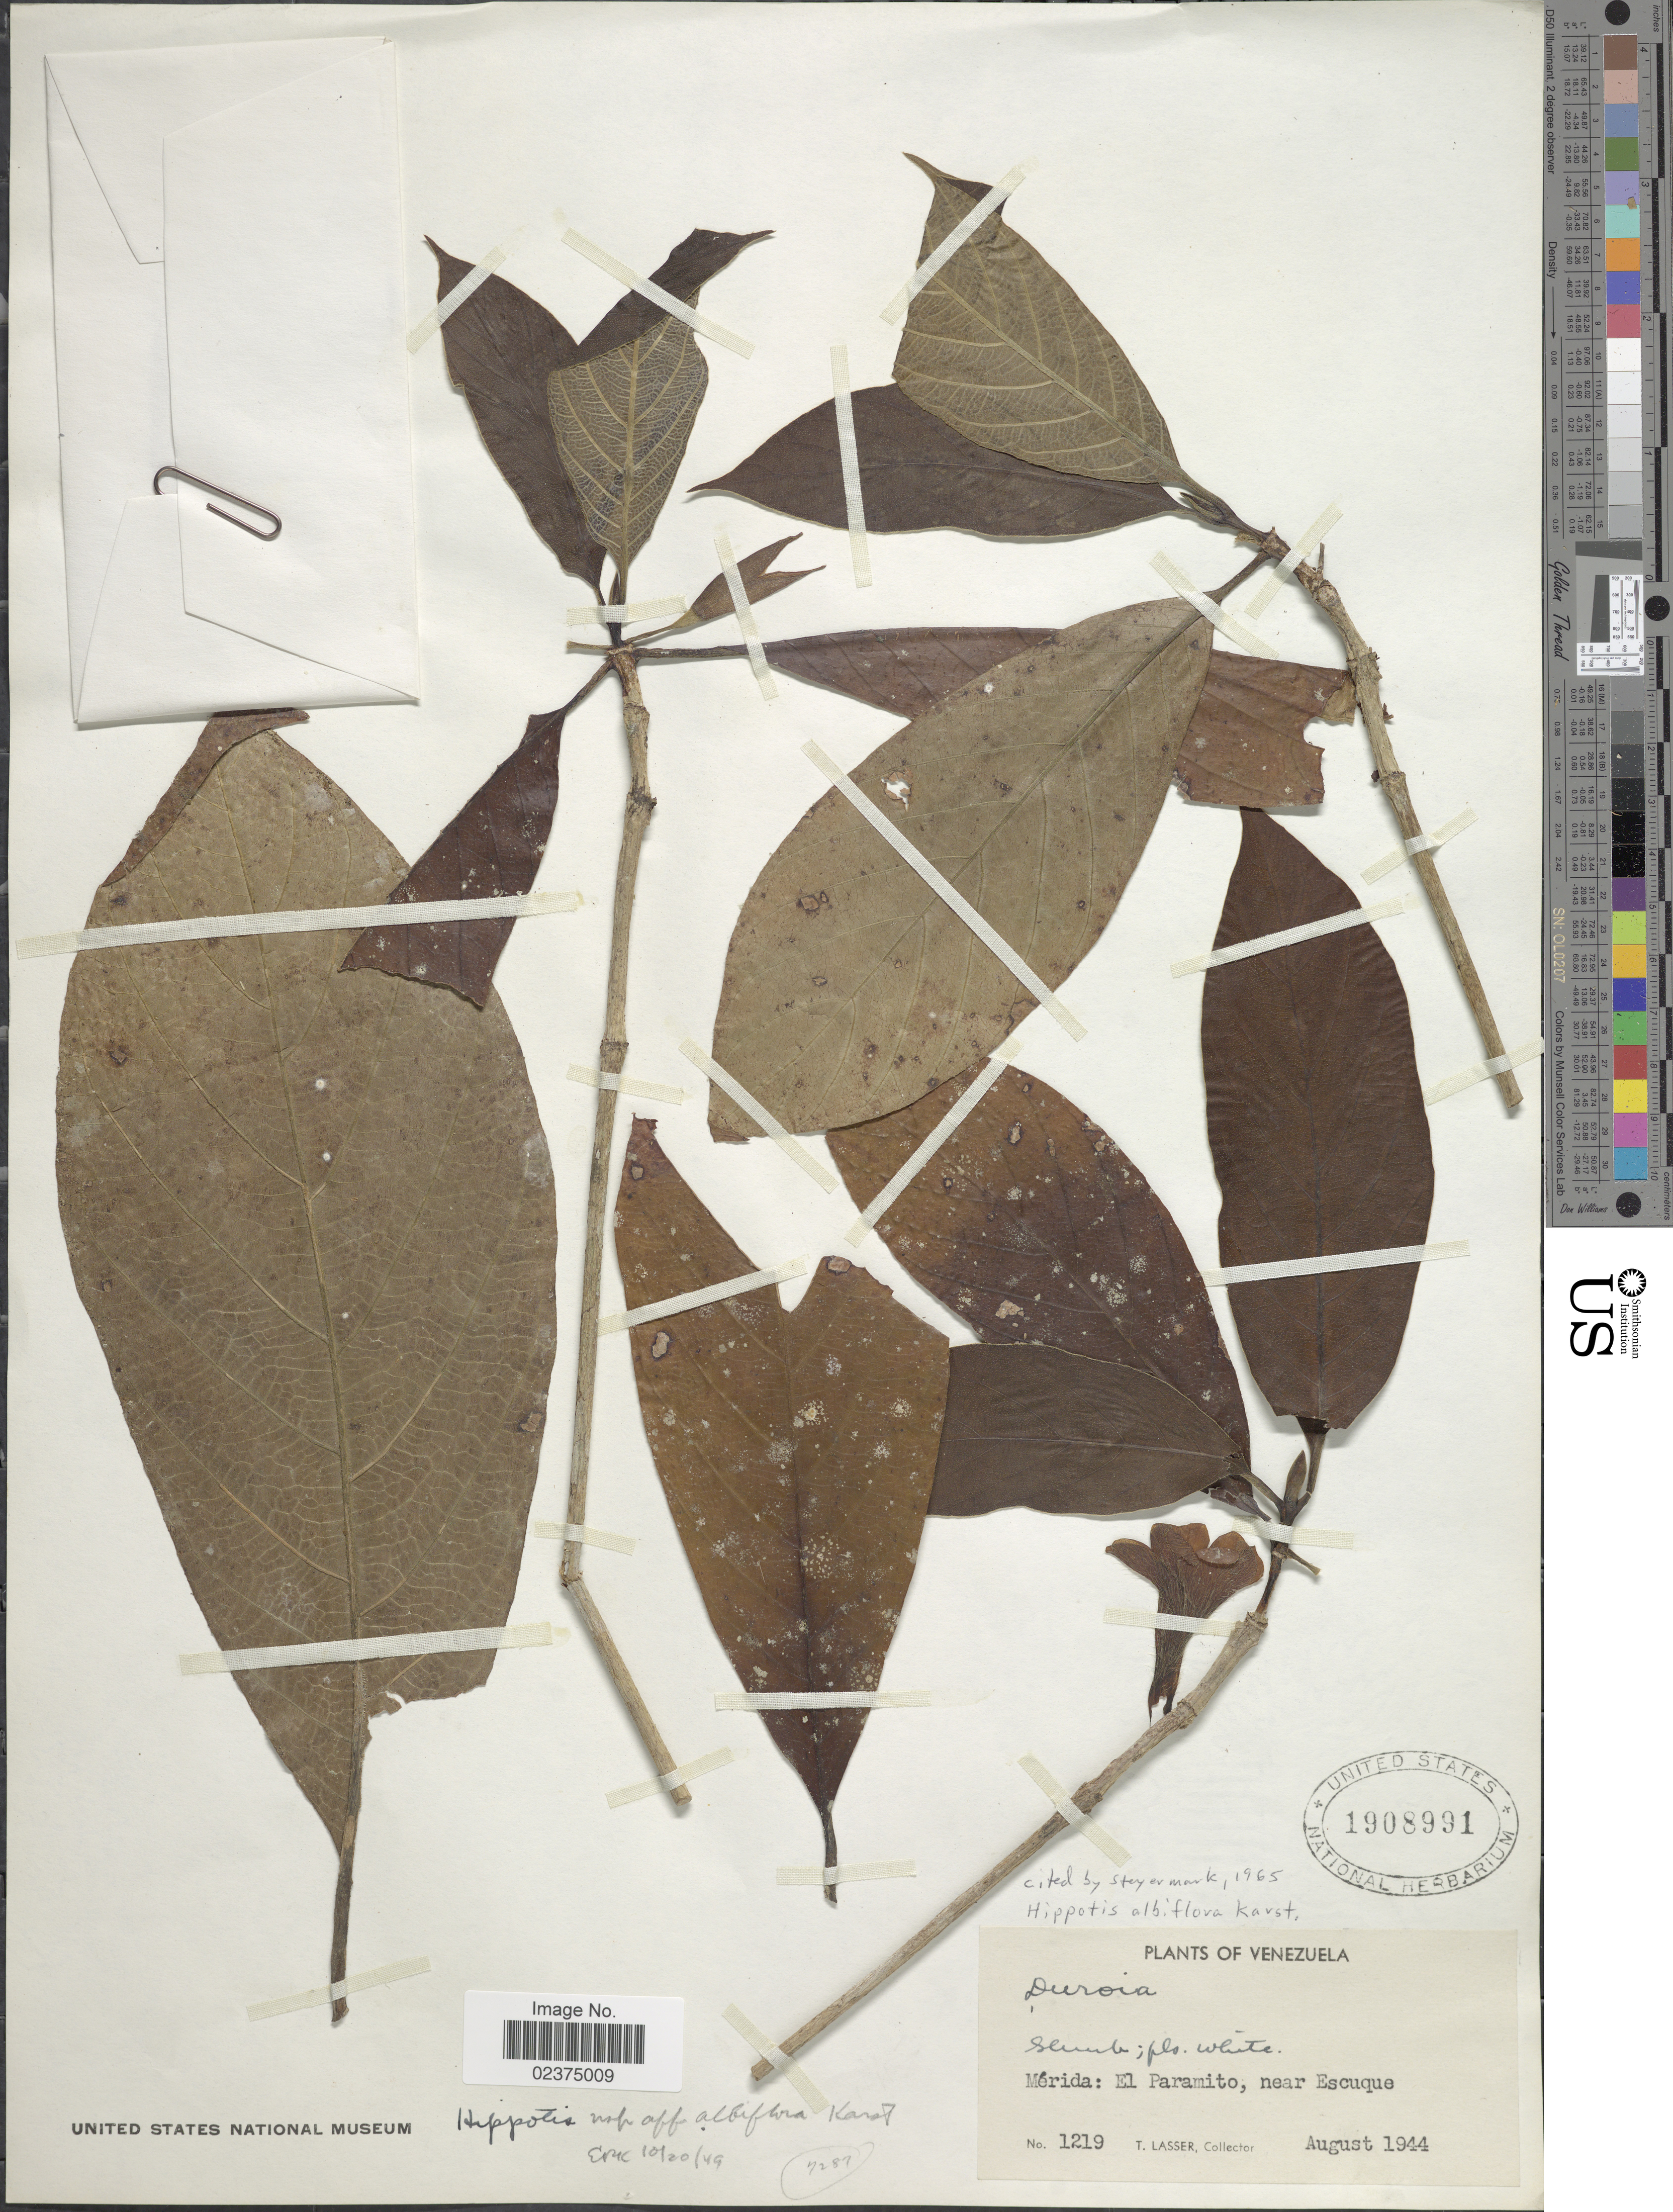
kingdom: Plantae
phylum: Tracheophyta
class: Magnoliopsida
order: Gentianales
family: Rubiaceae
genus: Hippotis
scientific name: Hippotis albiflora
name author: H. Karst.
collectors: T. Lasser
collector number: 1219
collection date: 1944-08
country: Venezuela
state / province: Mérida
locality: El Paramito, near Escuque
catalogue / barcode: US 1908991